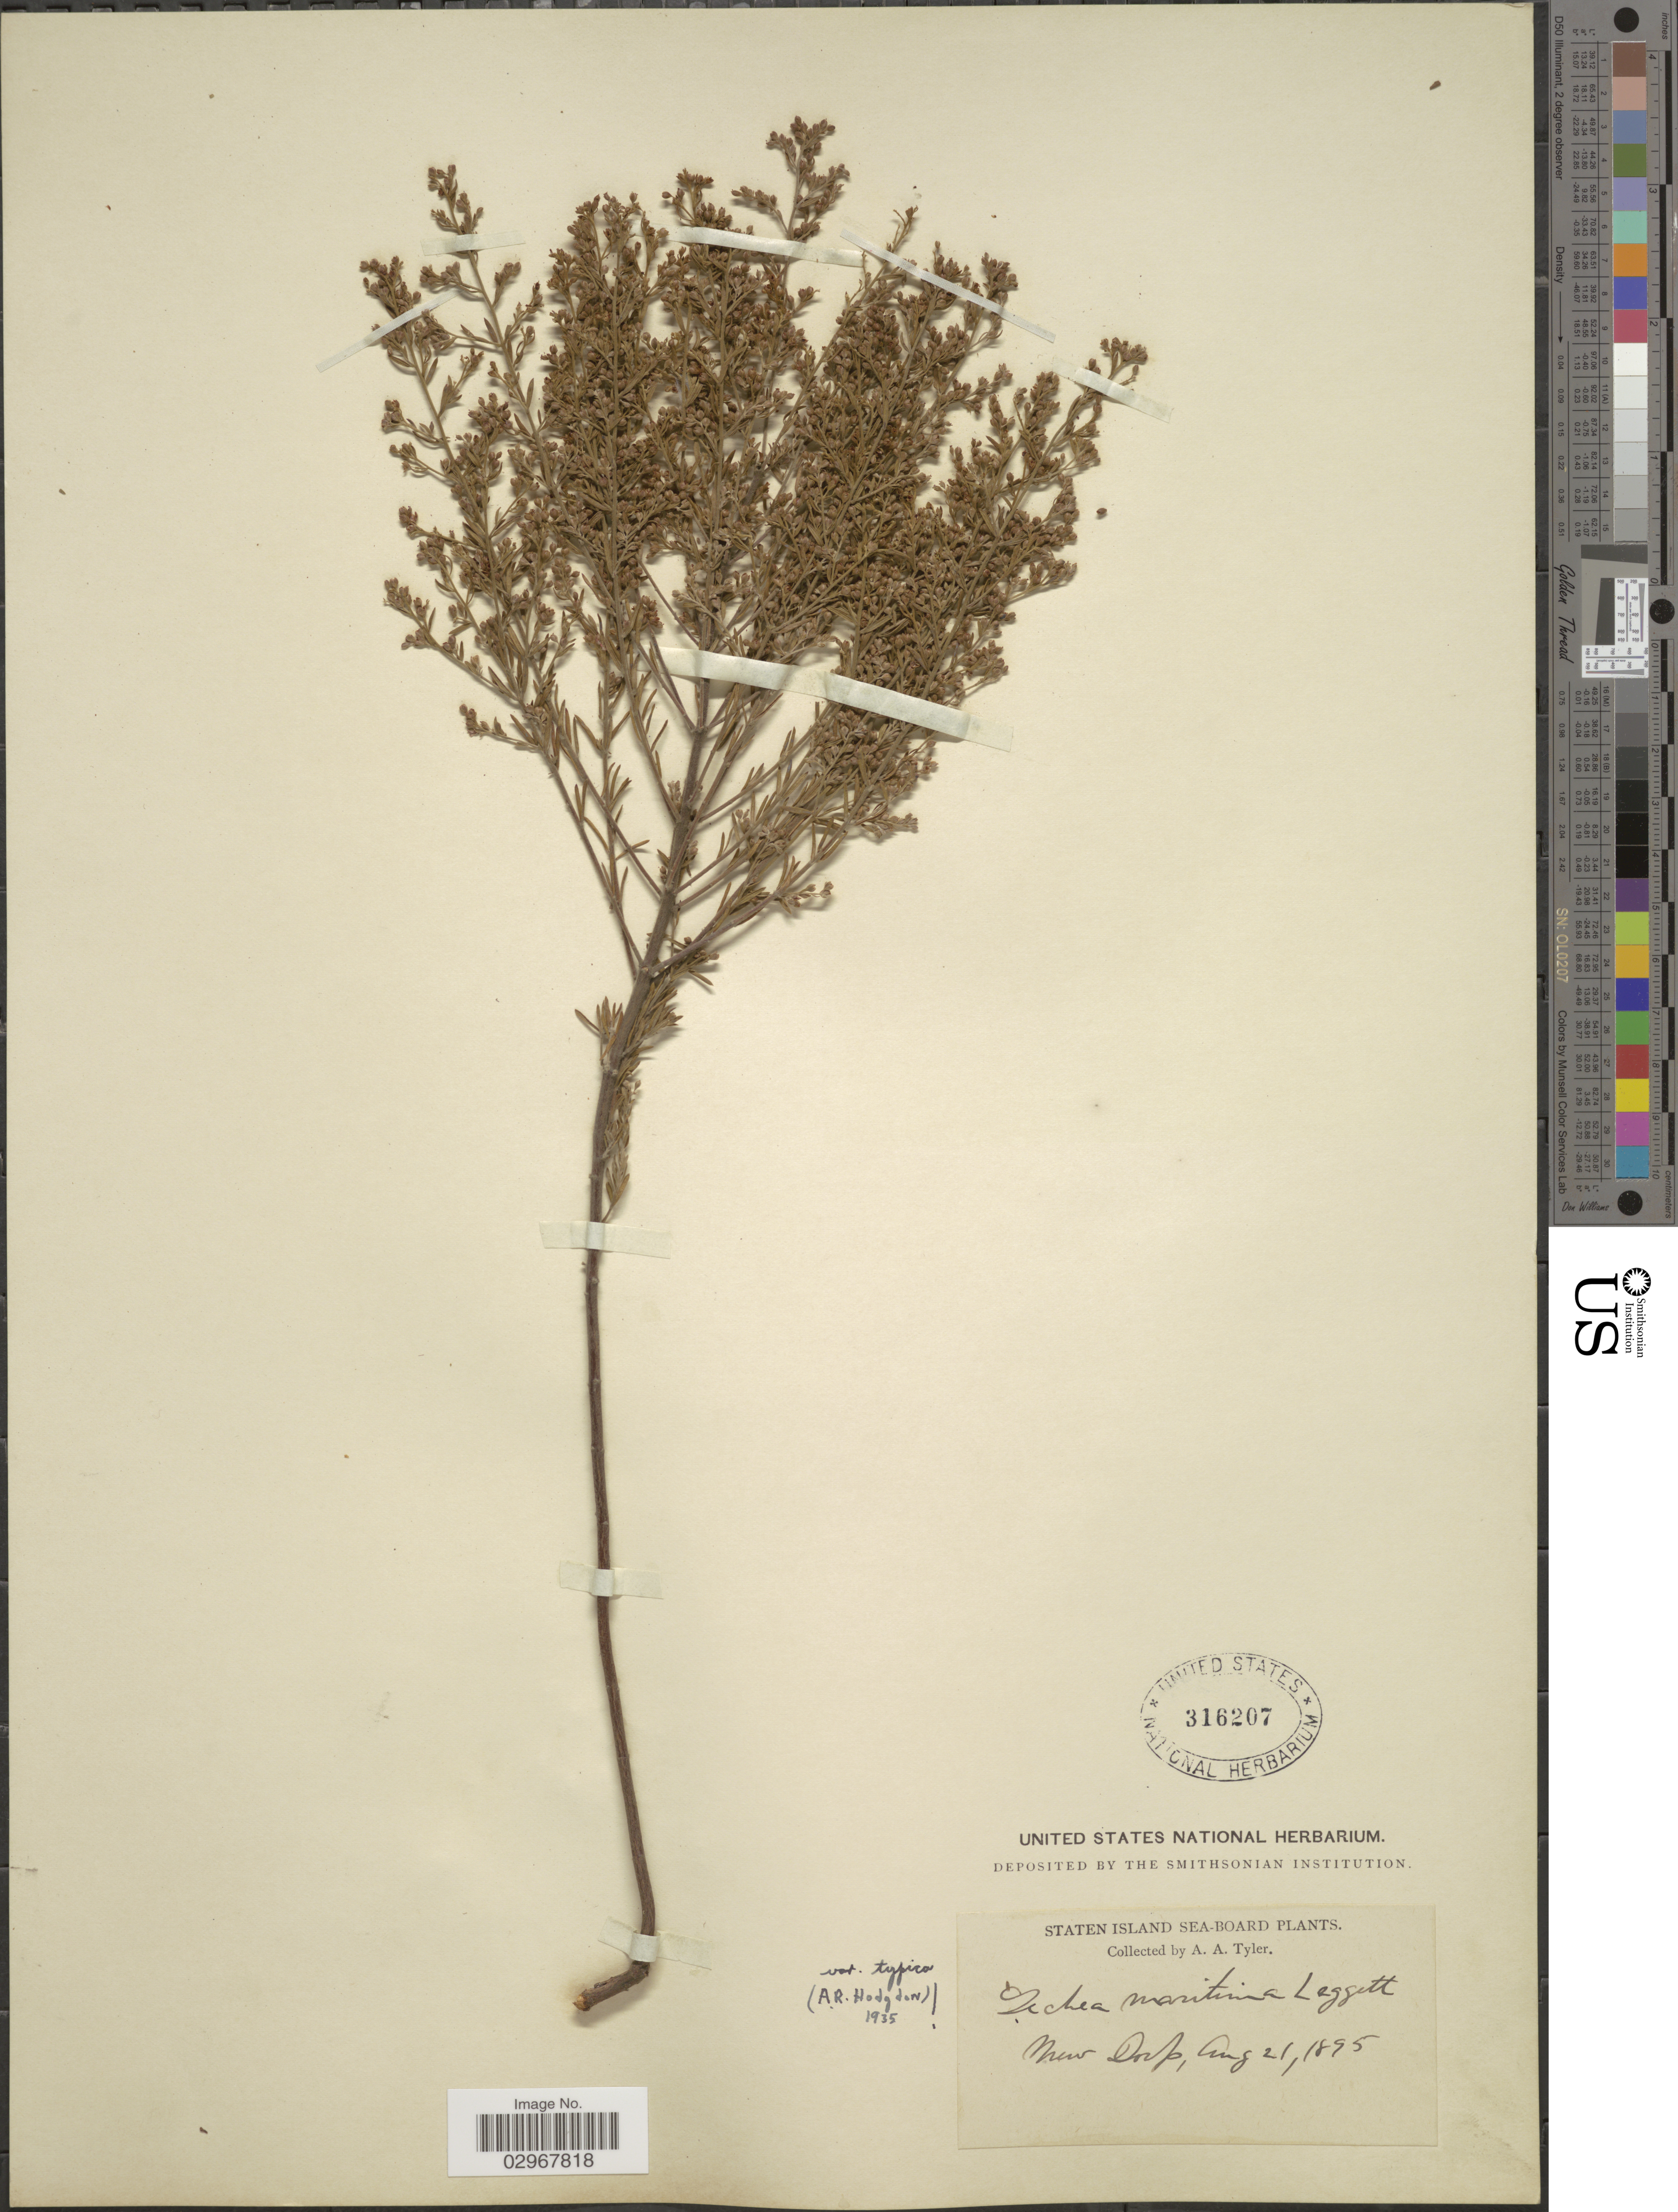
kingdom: Plantae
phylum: Tracheophyta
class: Magnoliopsida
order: Malvales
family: Cistaceae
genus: Lechea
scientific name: Lechea maritima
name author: Legg.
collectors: A. Tyler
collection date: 1895-08-21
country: United States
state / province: New York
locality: Staten Island Sea-Board. New Dorp.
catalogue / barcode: US 316207